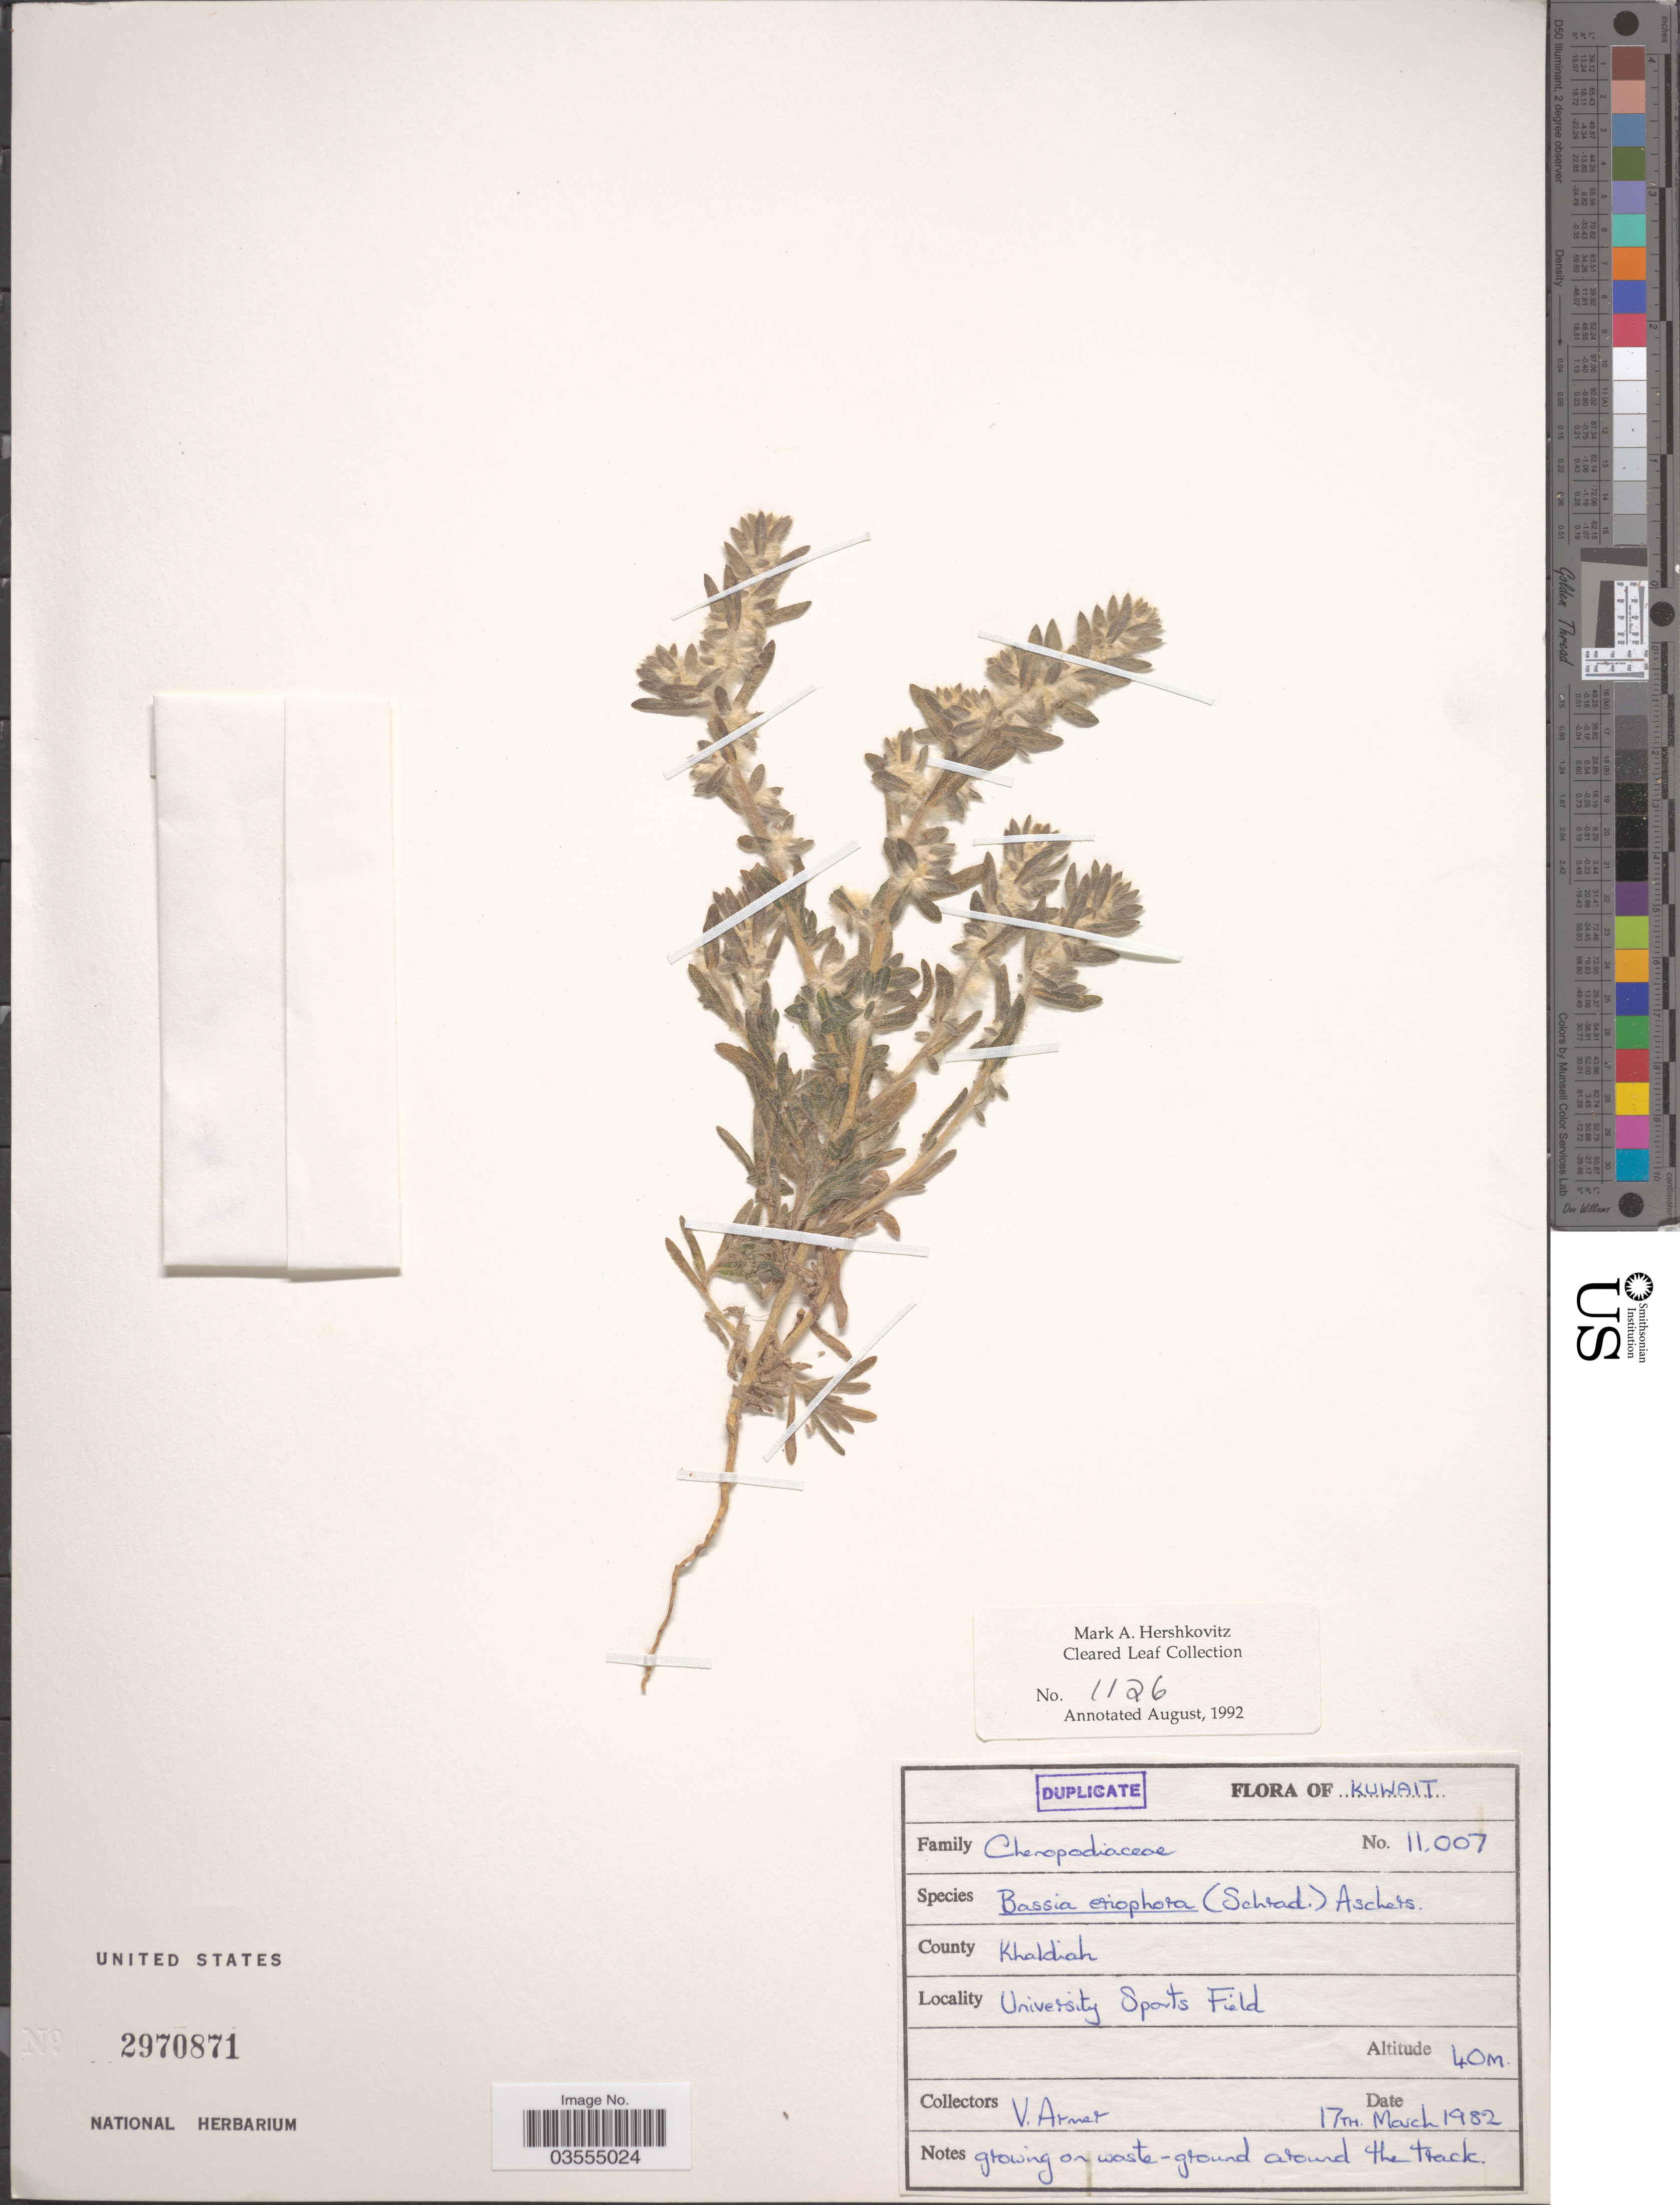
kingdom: Plantae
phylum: Tracheophyta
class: Magnoliopsida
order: Caryophyllales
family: Amaranthaceae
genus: Bassia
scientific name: Bassia eriophora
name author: (Schrad.) Asch.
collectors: V. Armer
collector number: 11007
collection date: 1982-03-17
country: Kuwait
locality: County Khaldiah. University Sports Field.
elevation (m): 40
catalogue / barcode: US 2970871